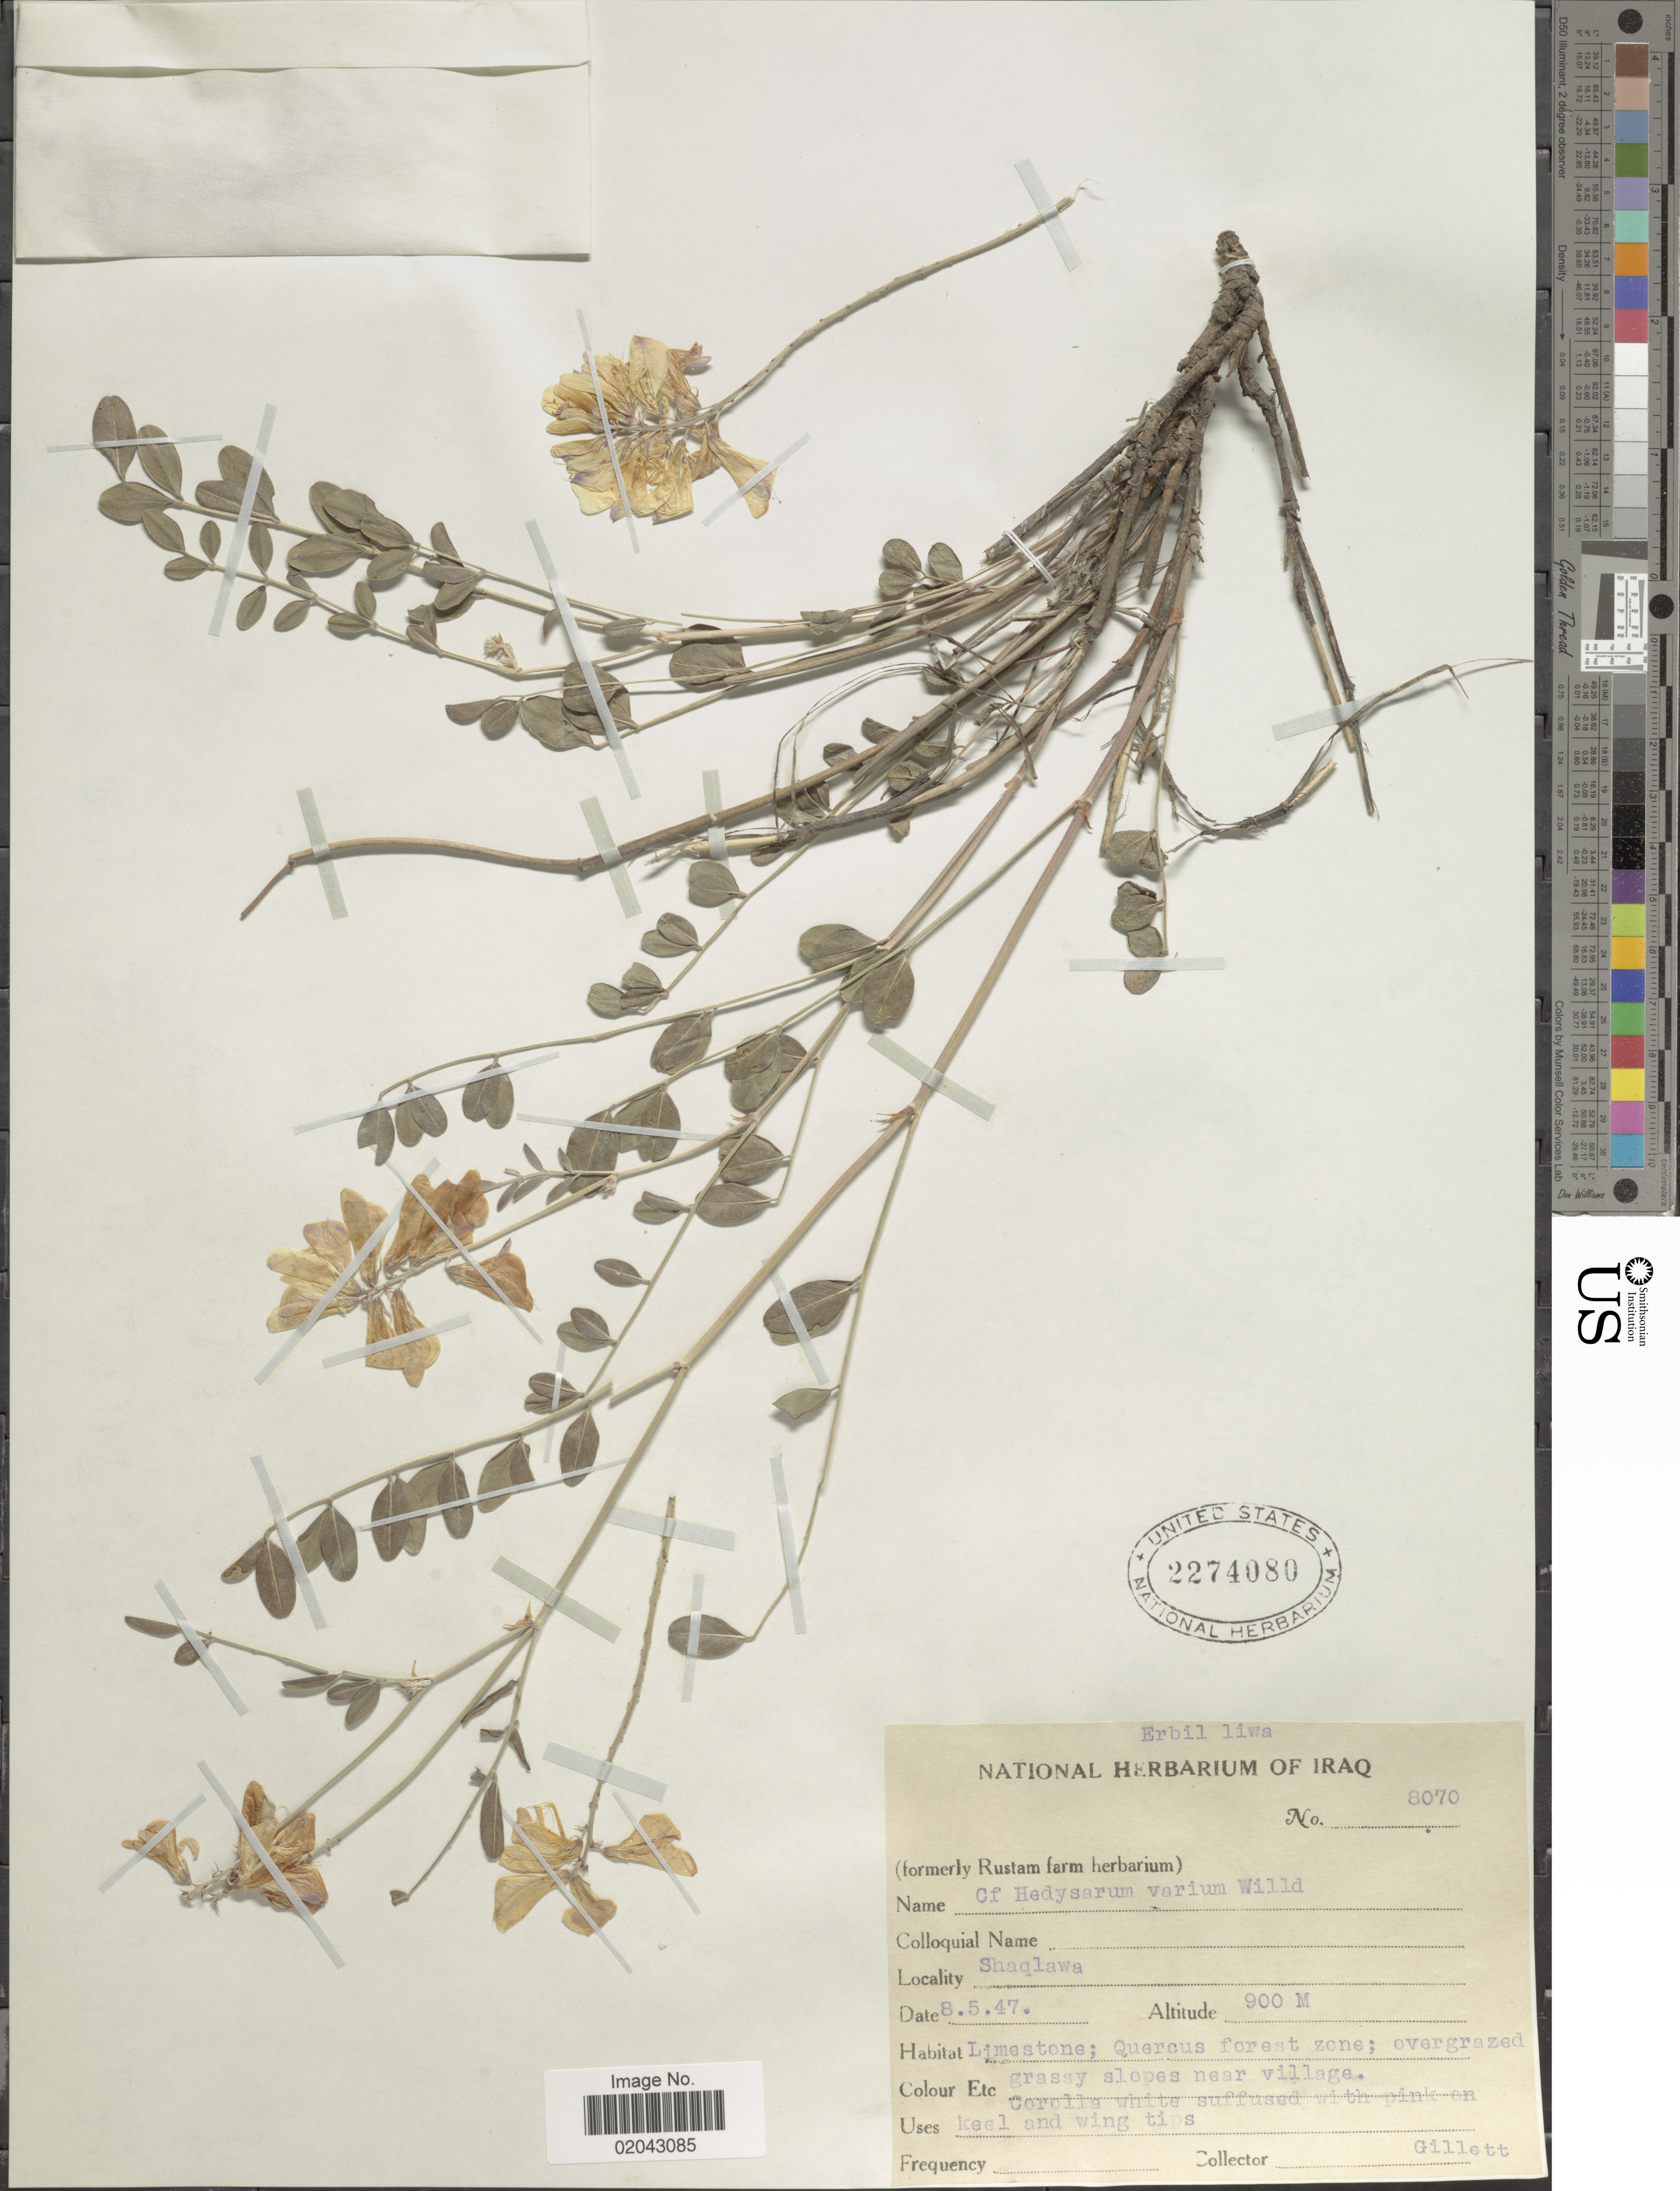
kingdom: Plantae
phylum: Tracheophyta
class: Magnoliopsida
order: Fabales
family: Fabaceae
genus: Hedysarum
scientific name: Hedysarum varium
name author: Willd.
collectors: Gillett, --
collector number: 8070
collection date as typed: Transcribed d/m/y: 8/5/47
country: Iraq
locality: Shaqlawa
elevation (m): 900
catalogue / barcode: US 2274080